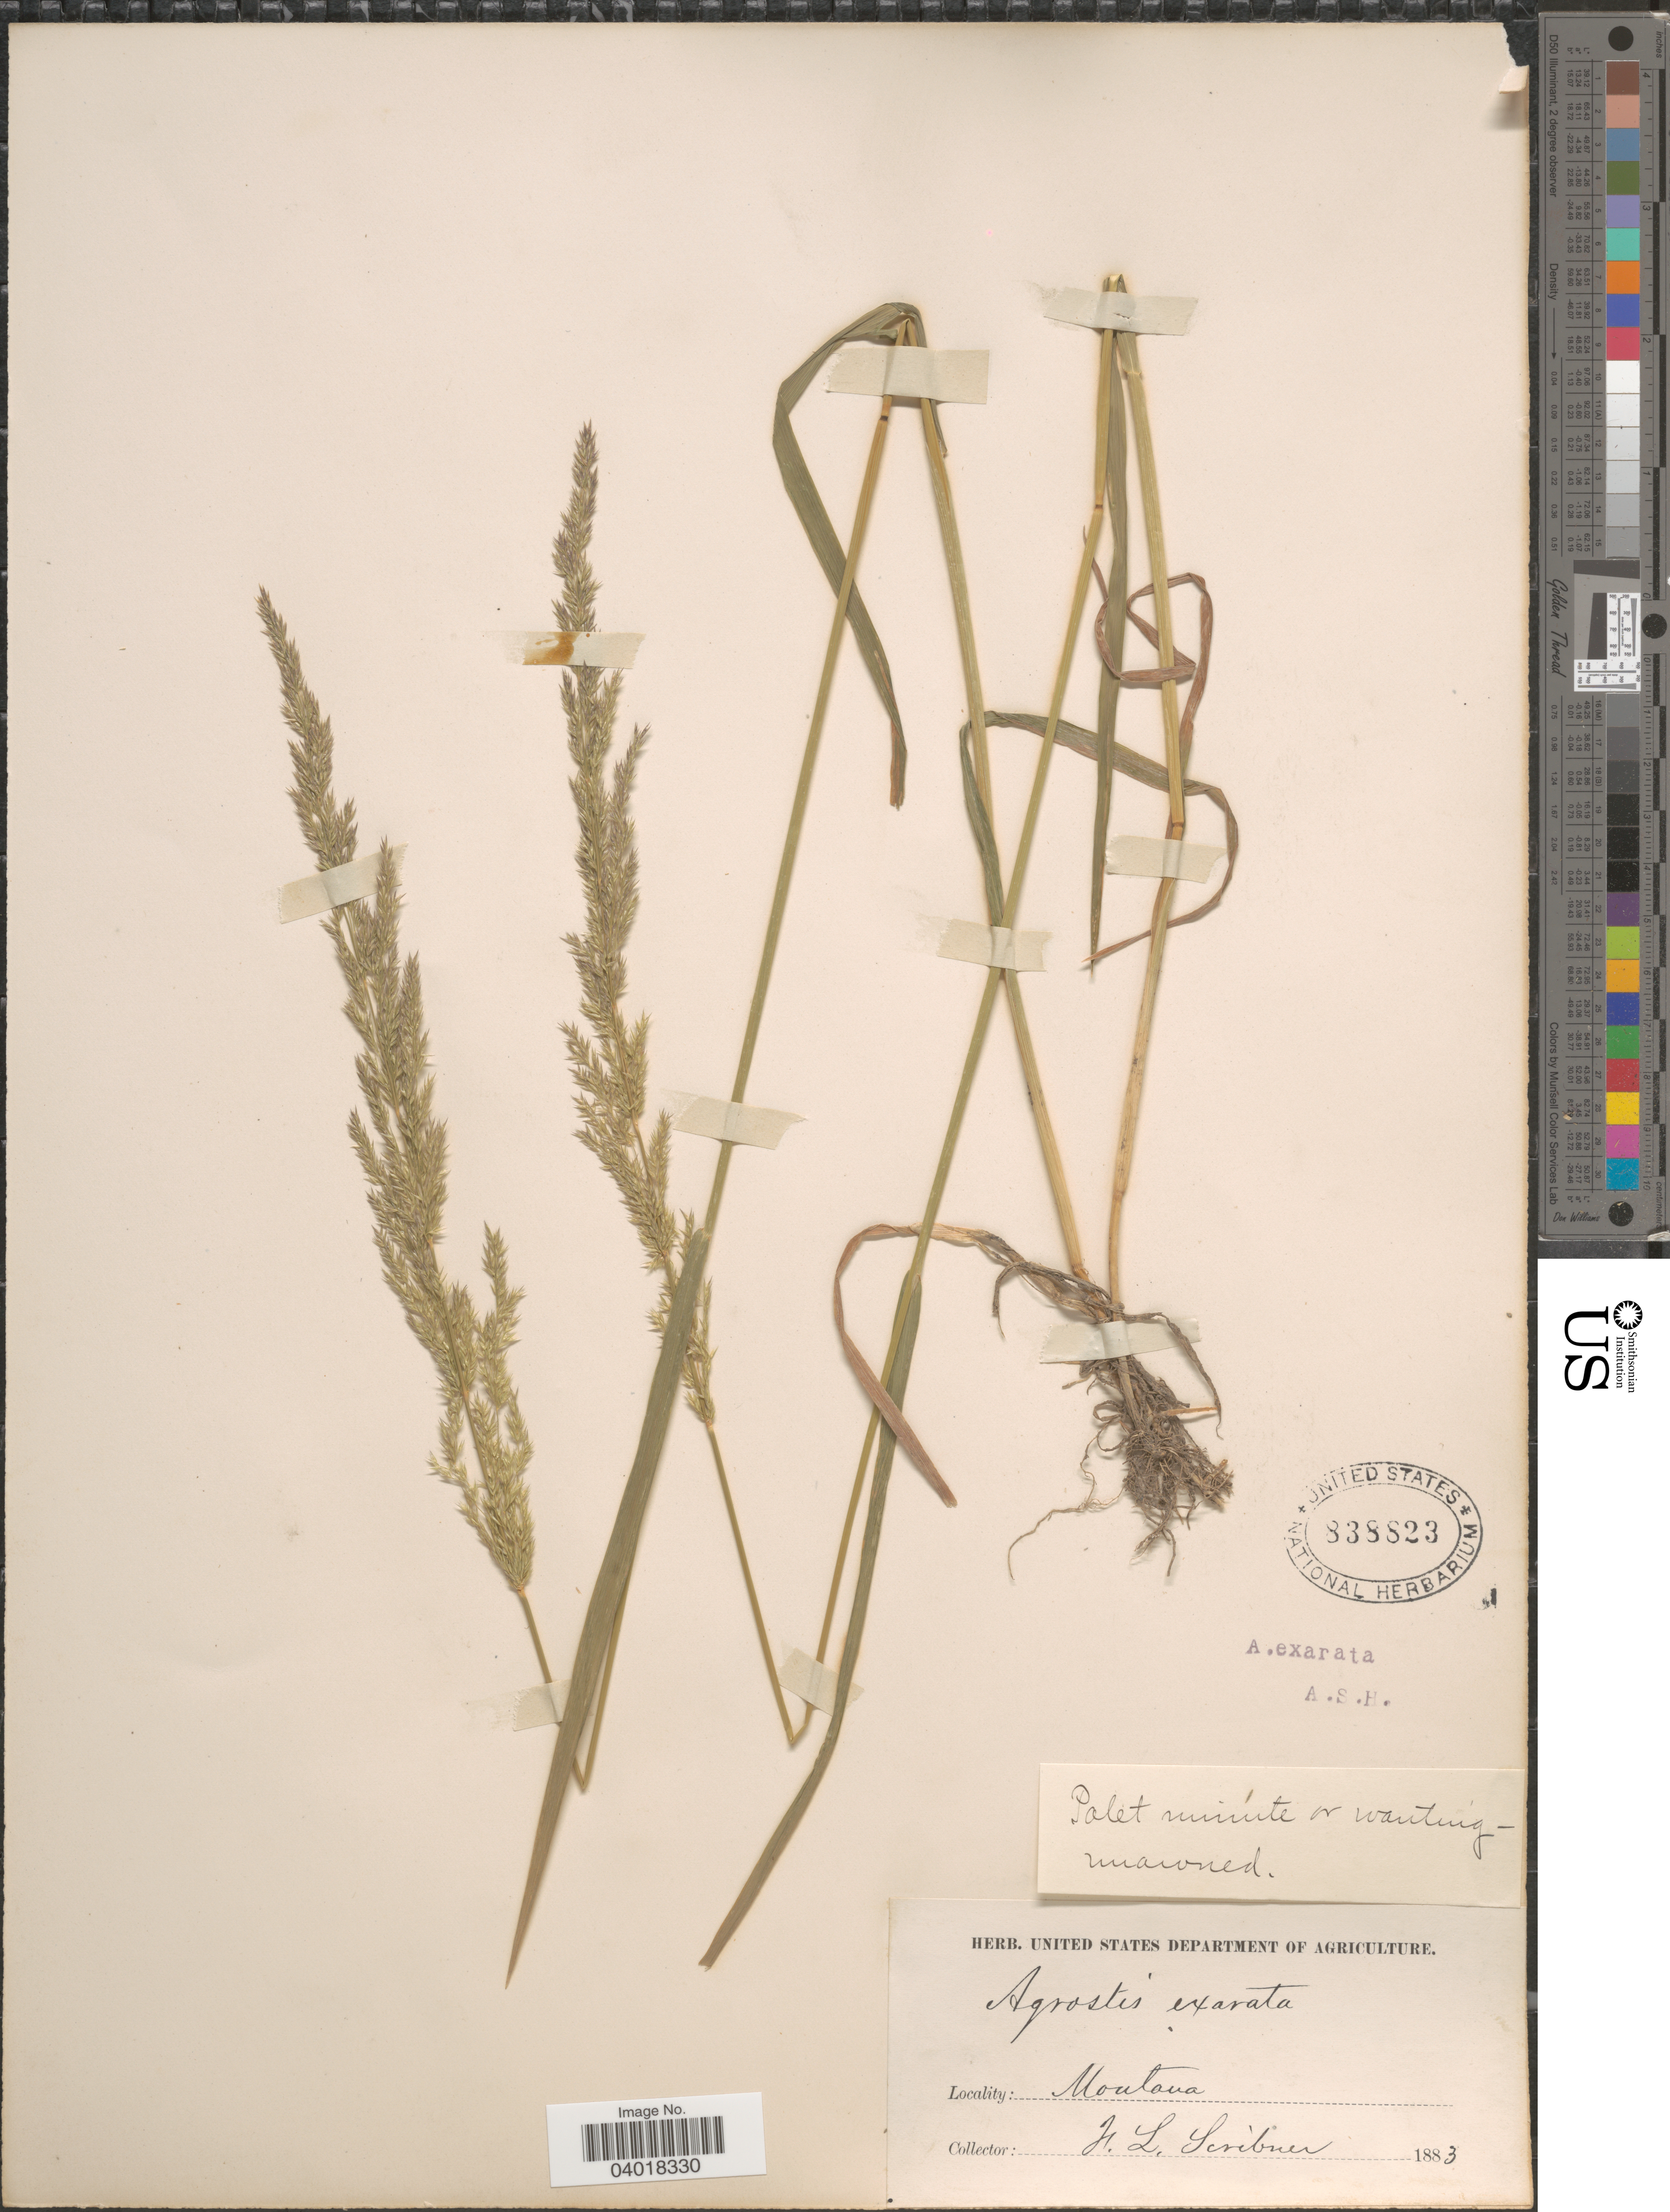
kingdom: Plantae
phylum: Tracheophyta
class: Liliopsida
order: Poales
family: Poaceae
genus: Agrostis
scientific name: Agrostis exarata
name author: Trin.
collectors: F. L. Scribner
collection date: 1883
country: United States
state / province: Montana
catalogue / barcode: US 838823